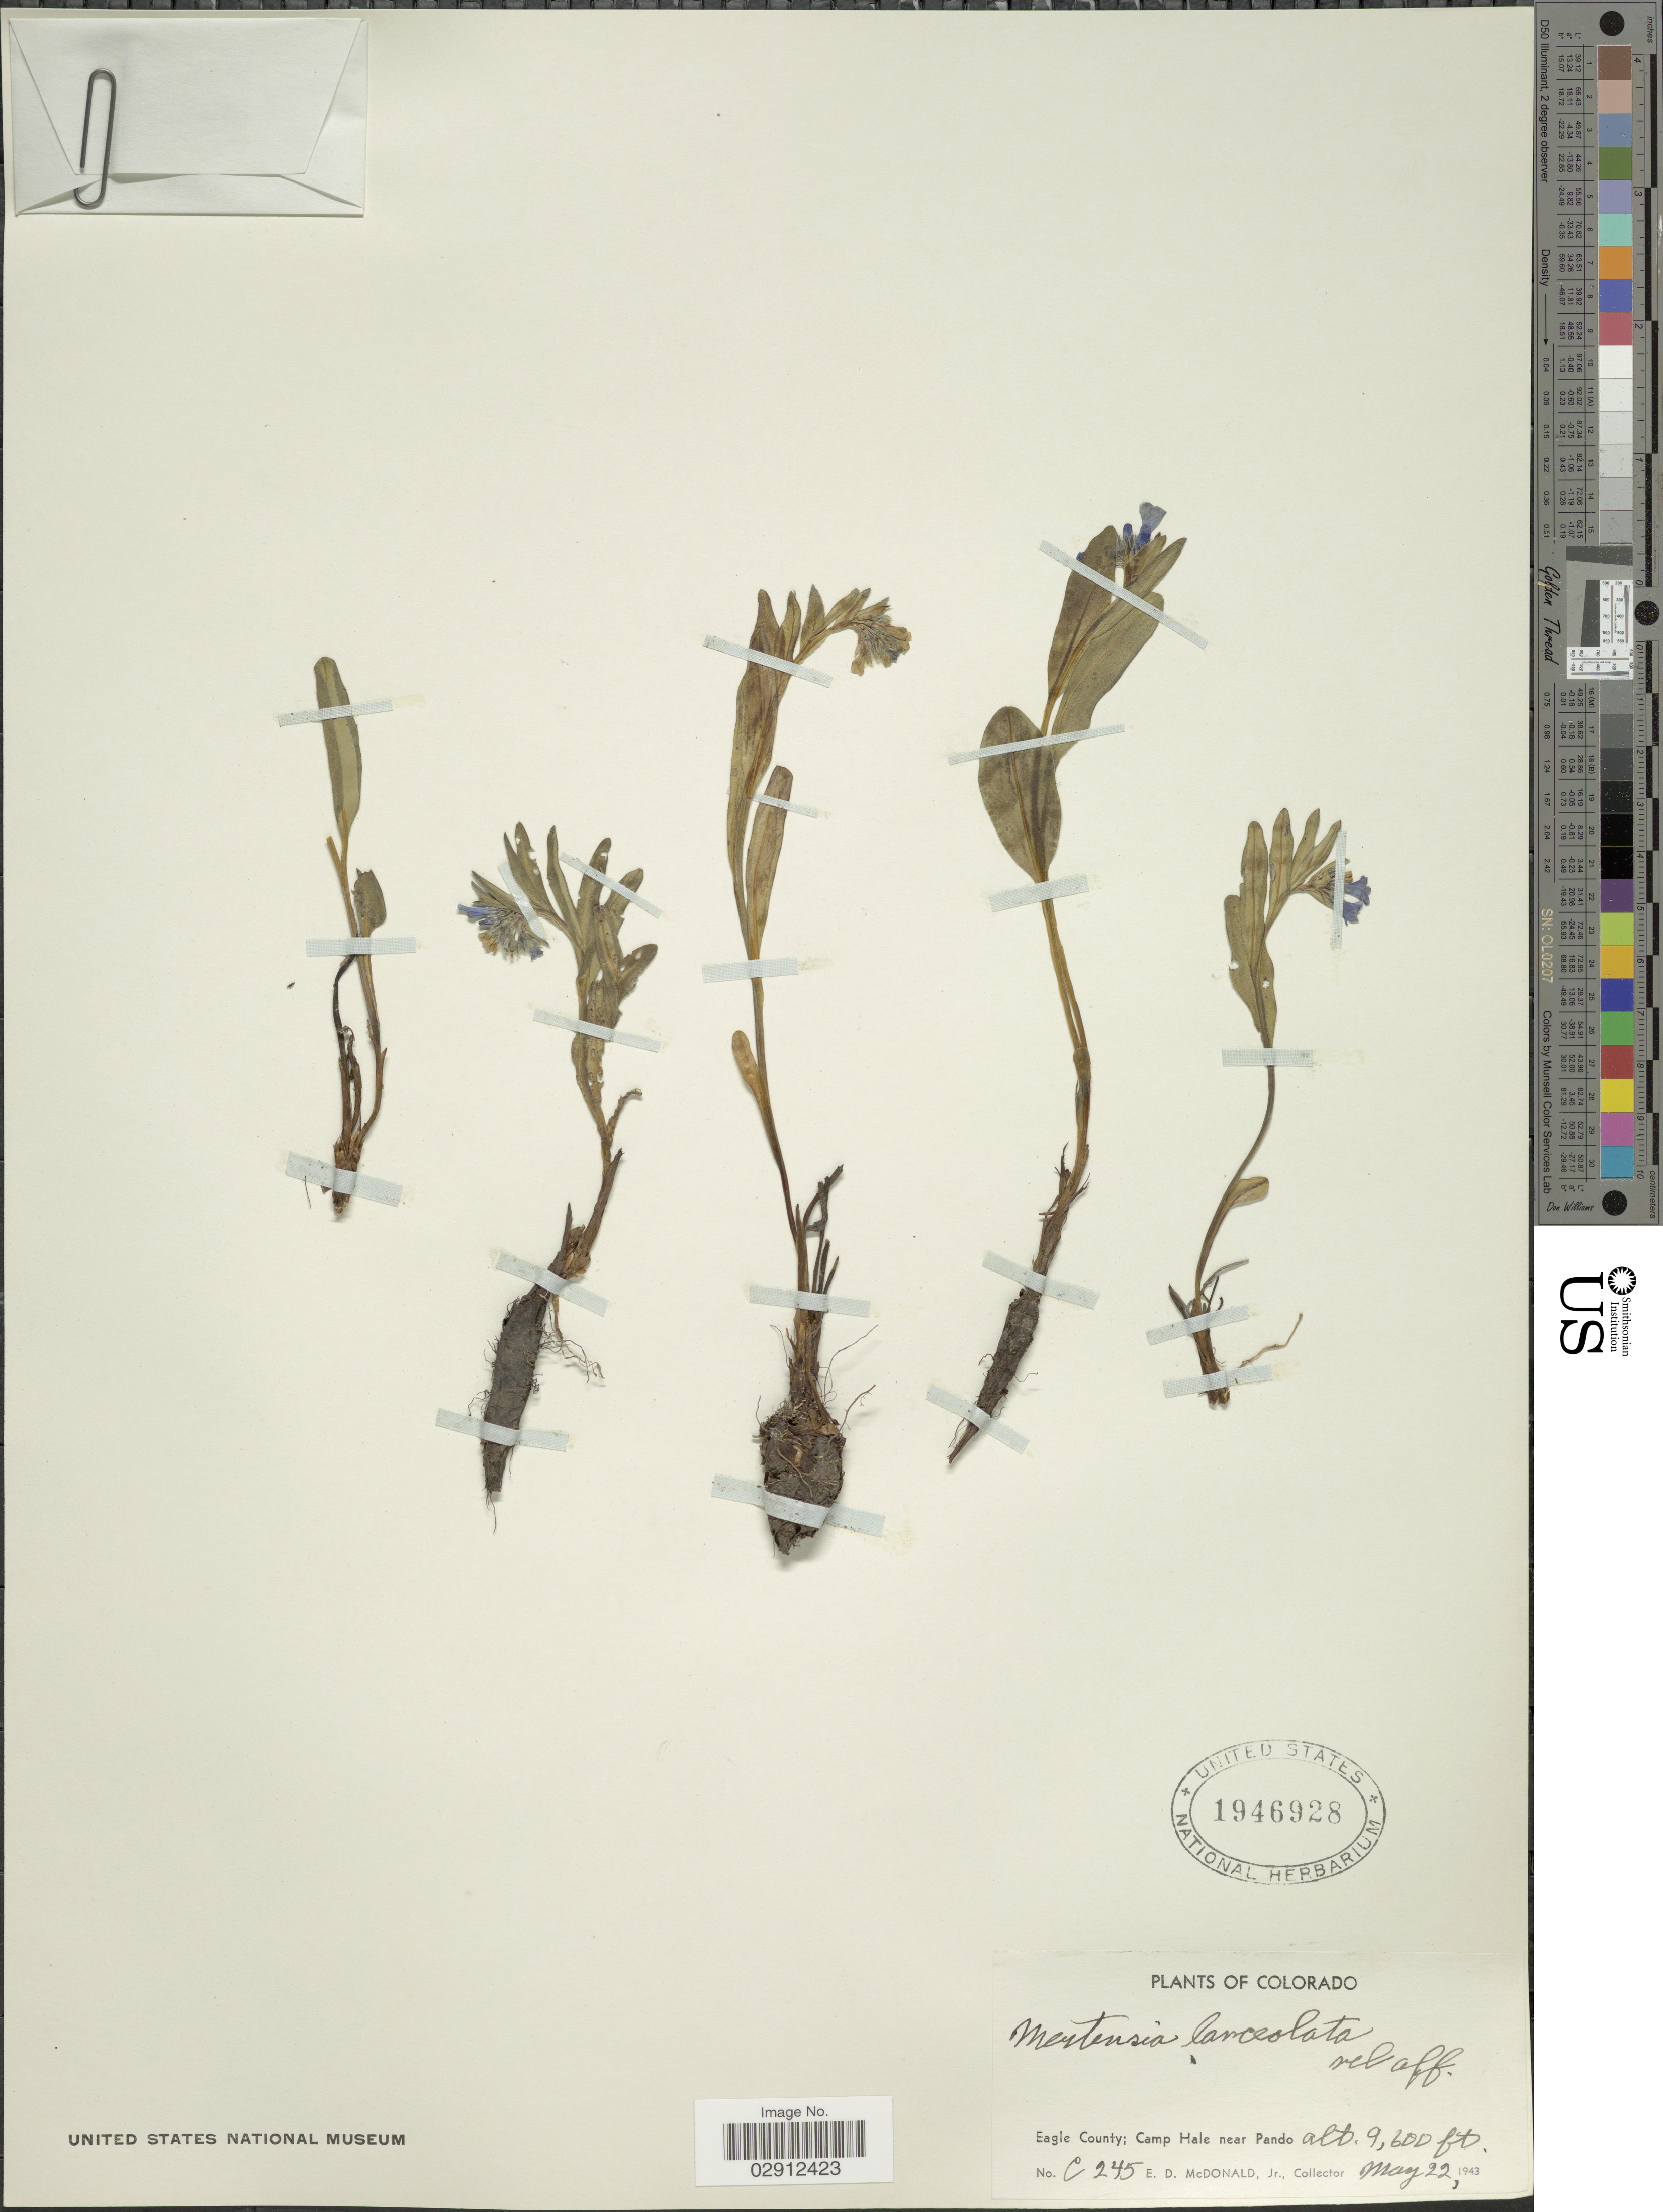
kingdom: Plantae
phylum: Tracheophyta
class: Magnoliopsida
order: Boraginales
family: Boraginaceae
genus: Mertensia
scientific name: Mertensia lanceolata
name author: (Pursh) DC. ex A. DC.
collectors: E. D. McDonald Jr.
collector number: C245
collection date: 1943-05-22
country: United States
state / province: Colorado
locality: Eagle County; Camp Hale near Pando.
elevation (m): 2926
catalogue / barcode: US 1946928